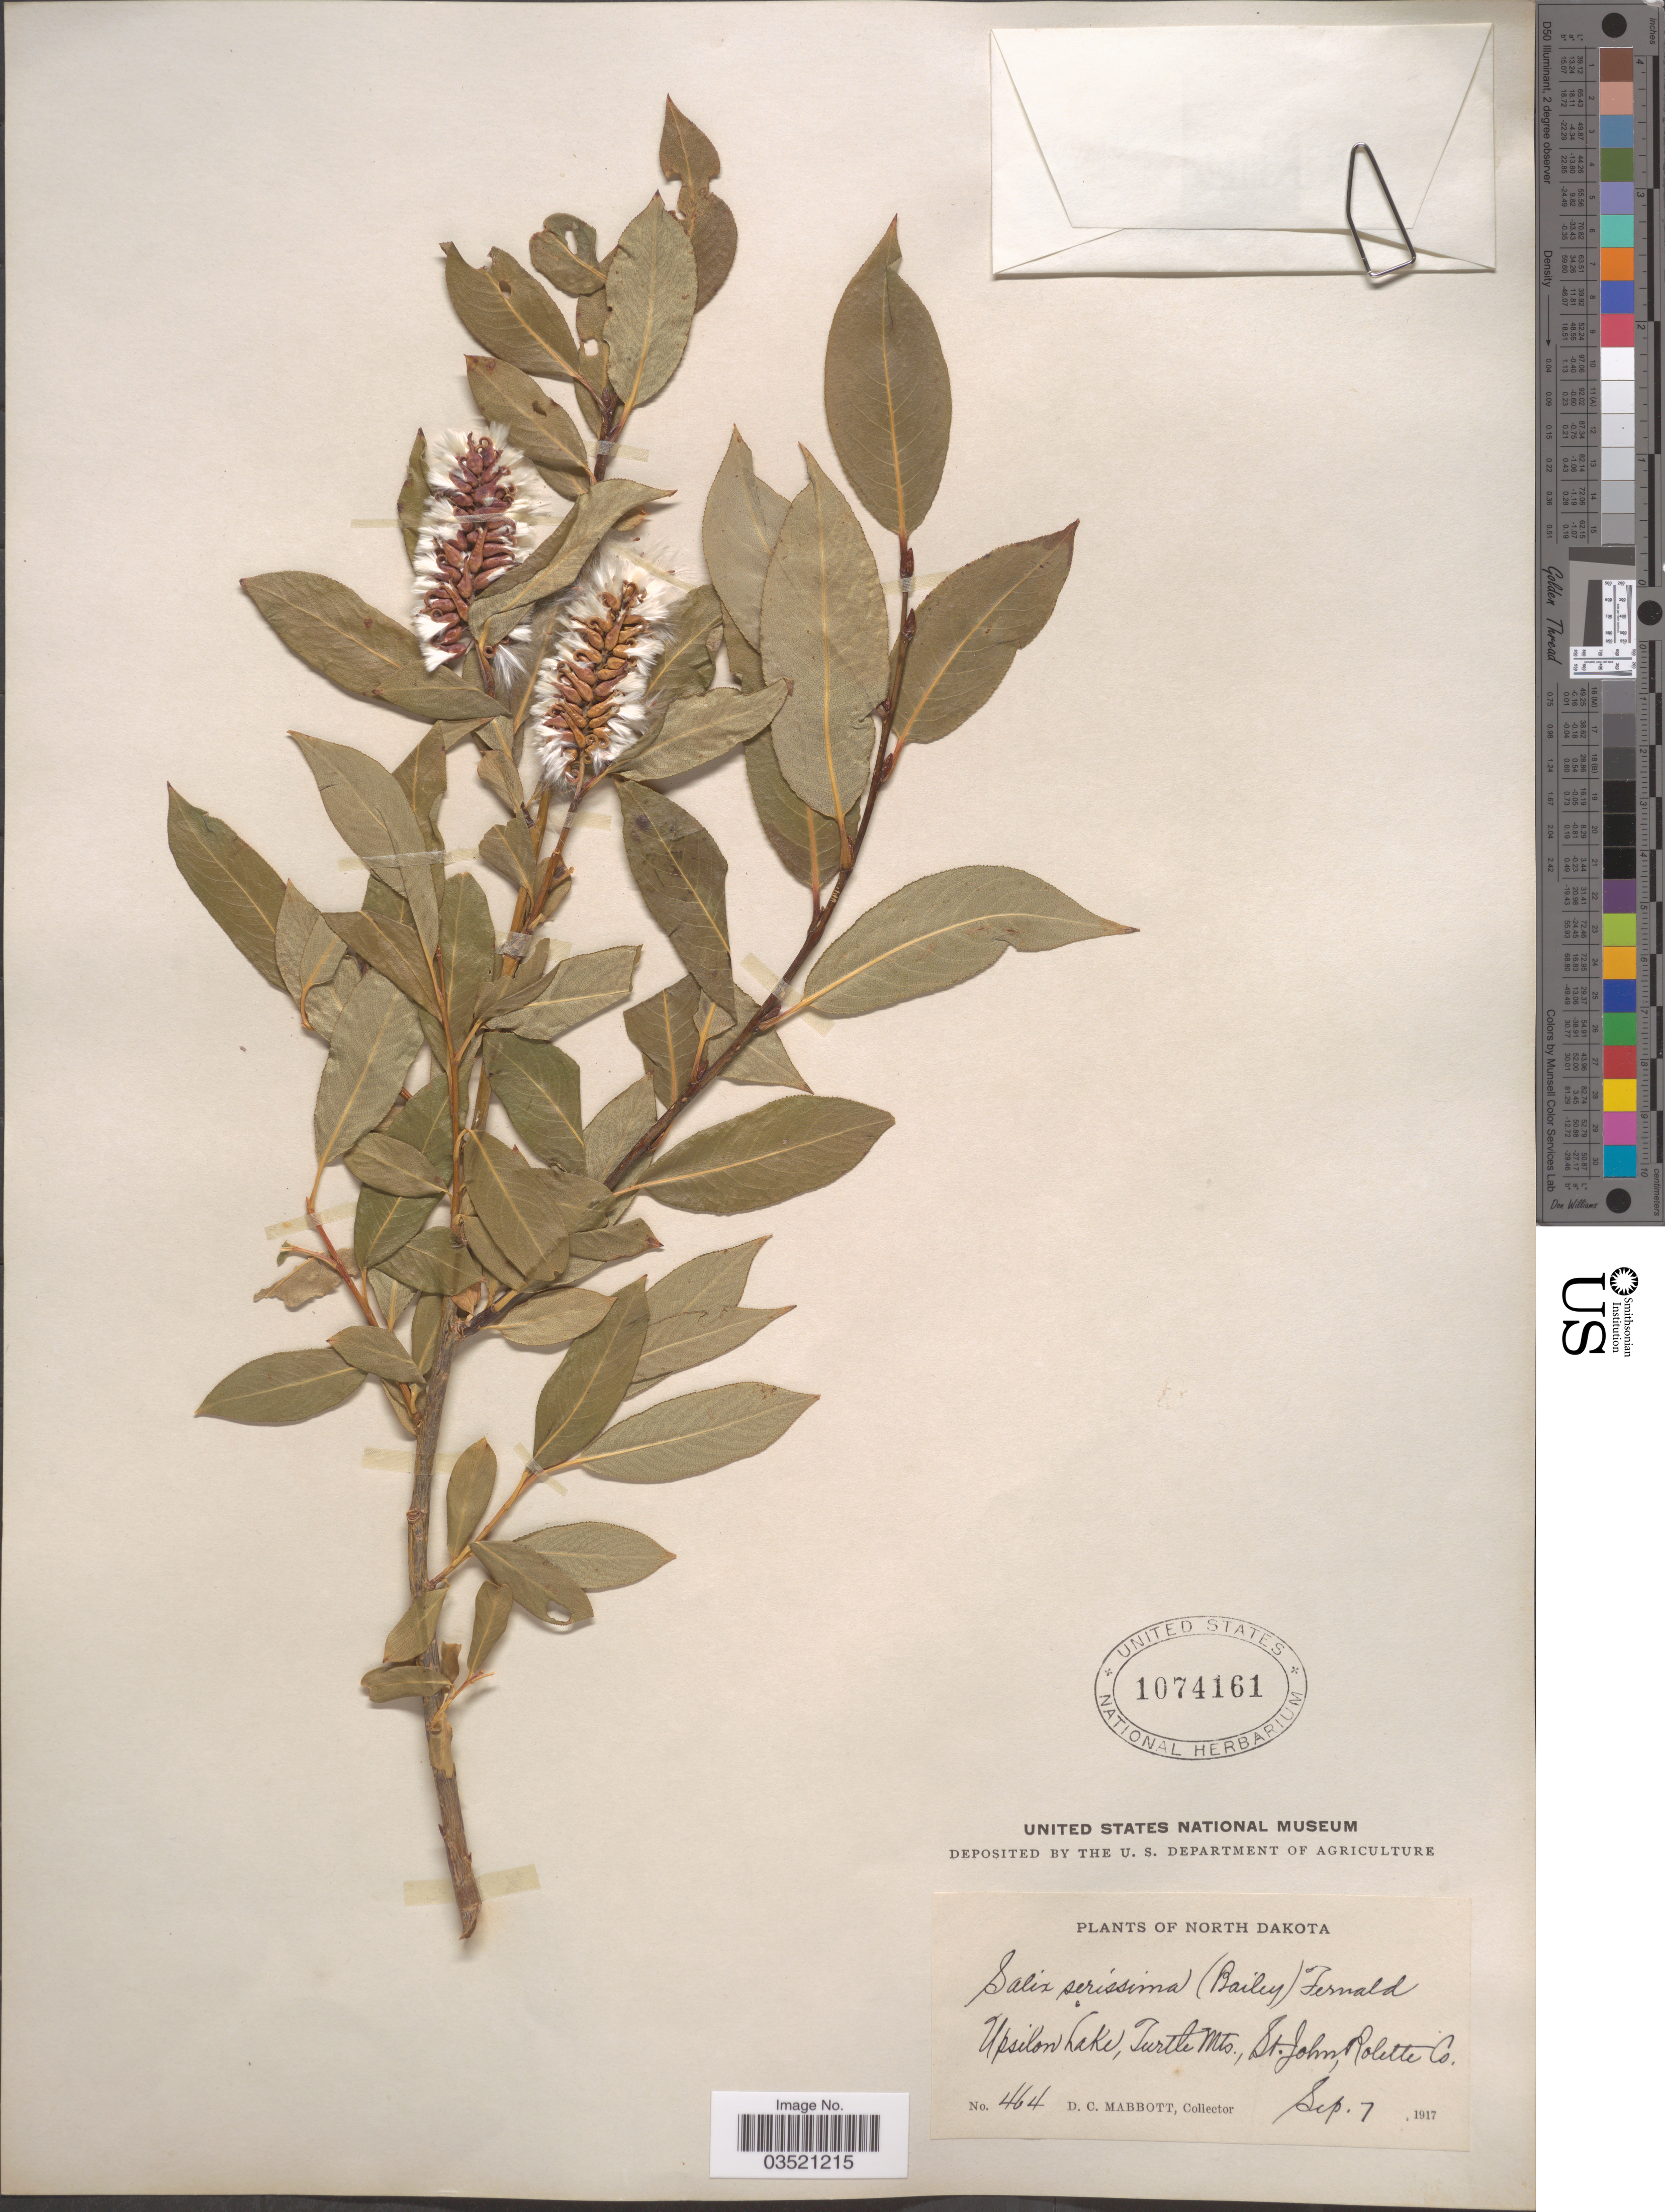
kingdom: Plantae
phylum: Tracheophyta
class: Magnoliopsida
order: Malpighiales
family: Salicaceae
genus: Salix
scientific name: Salix serissima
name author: (L.H. Bailey) Fernald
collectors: D. Mabbott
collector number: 464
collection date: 1917-09-07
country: United States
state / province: North Carolina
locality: Upsilon Lake, Turtle Mts., St. John, Rolette Co.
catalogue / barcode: US 1074161